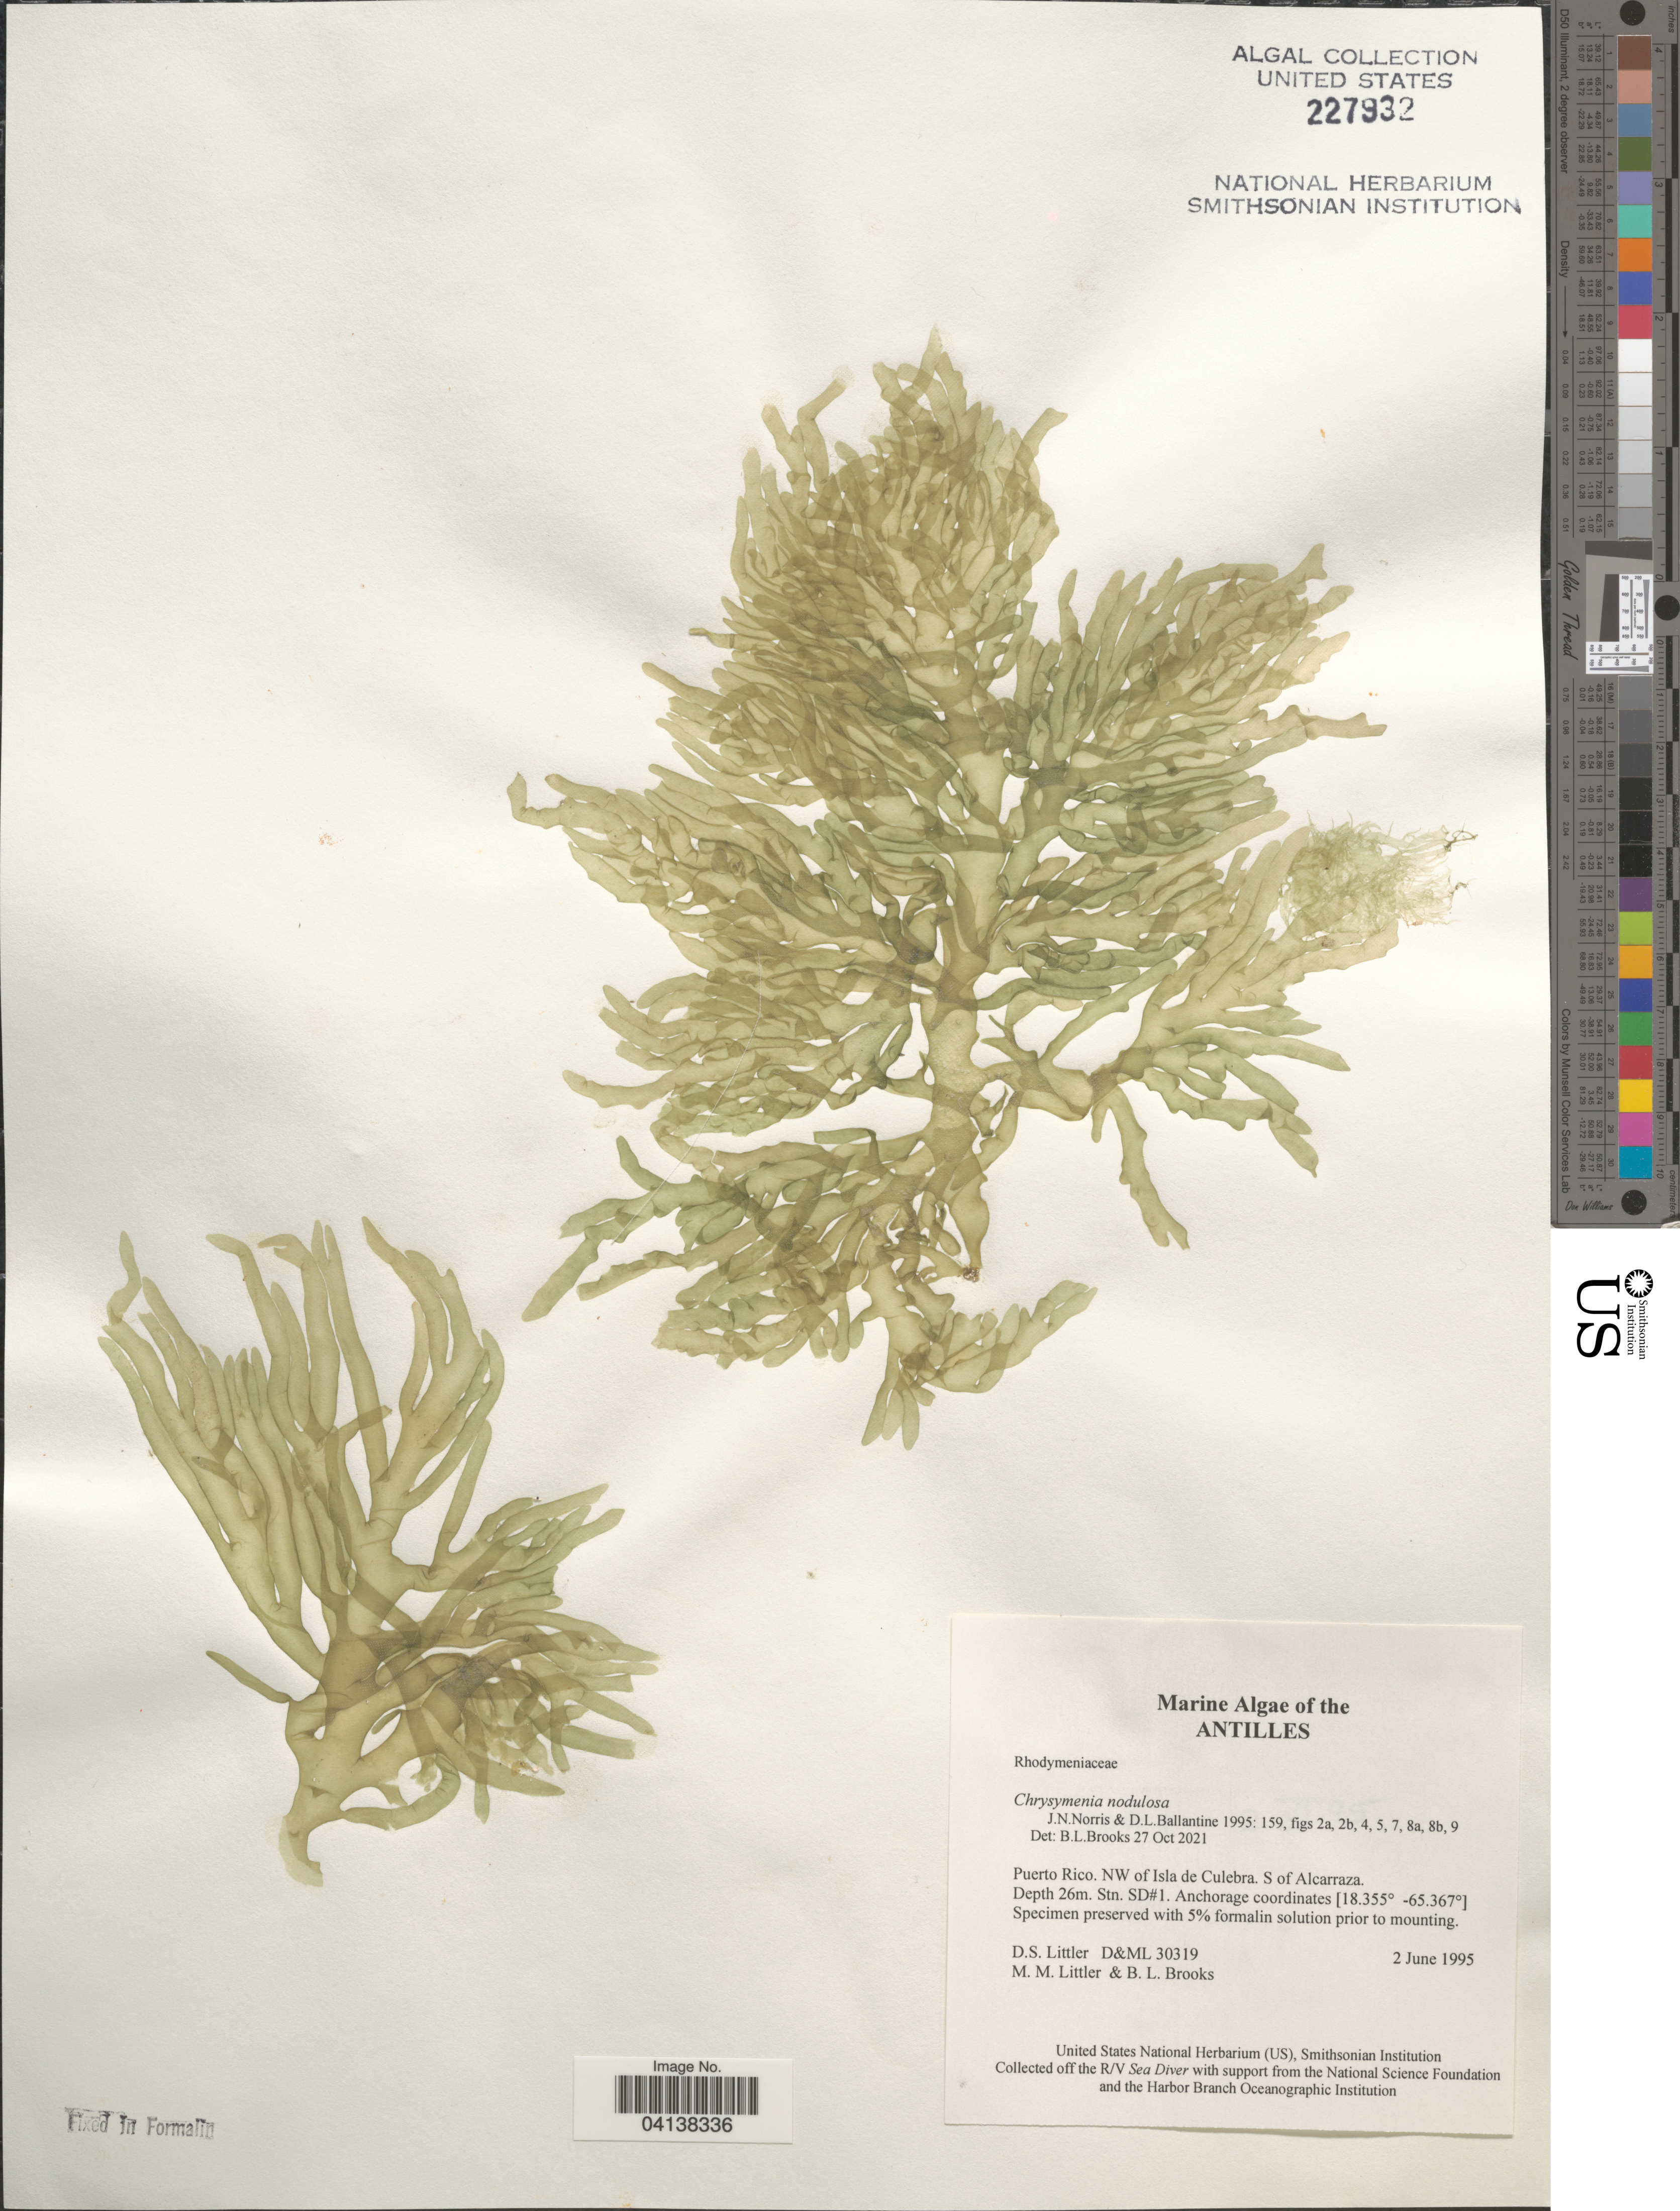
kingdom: Plantae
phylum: Rhodophyta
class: Florideophyceae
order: Rhodymeniales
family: Rhodymeniaceae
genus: Chrysymenia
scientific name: Chrysymenia nodulosa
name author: J.N. Norris & D.L. Ballant.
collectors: D. S. Littler & B. Brooks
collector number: D&ML 30319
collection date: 1995-06-02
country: Puerto Rico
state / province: Culebra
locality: Antilles. NW of Isla de Culebra. S of Alcarraza. Stn. SD#1.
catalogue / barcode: US 227932